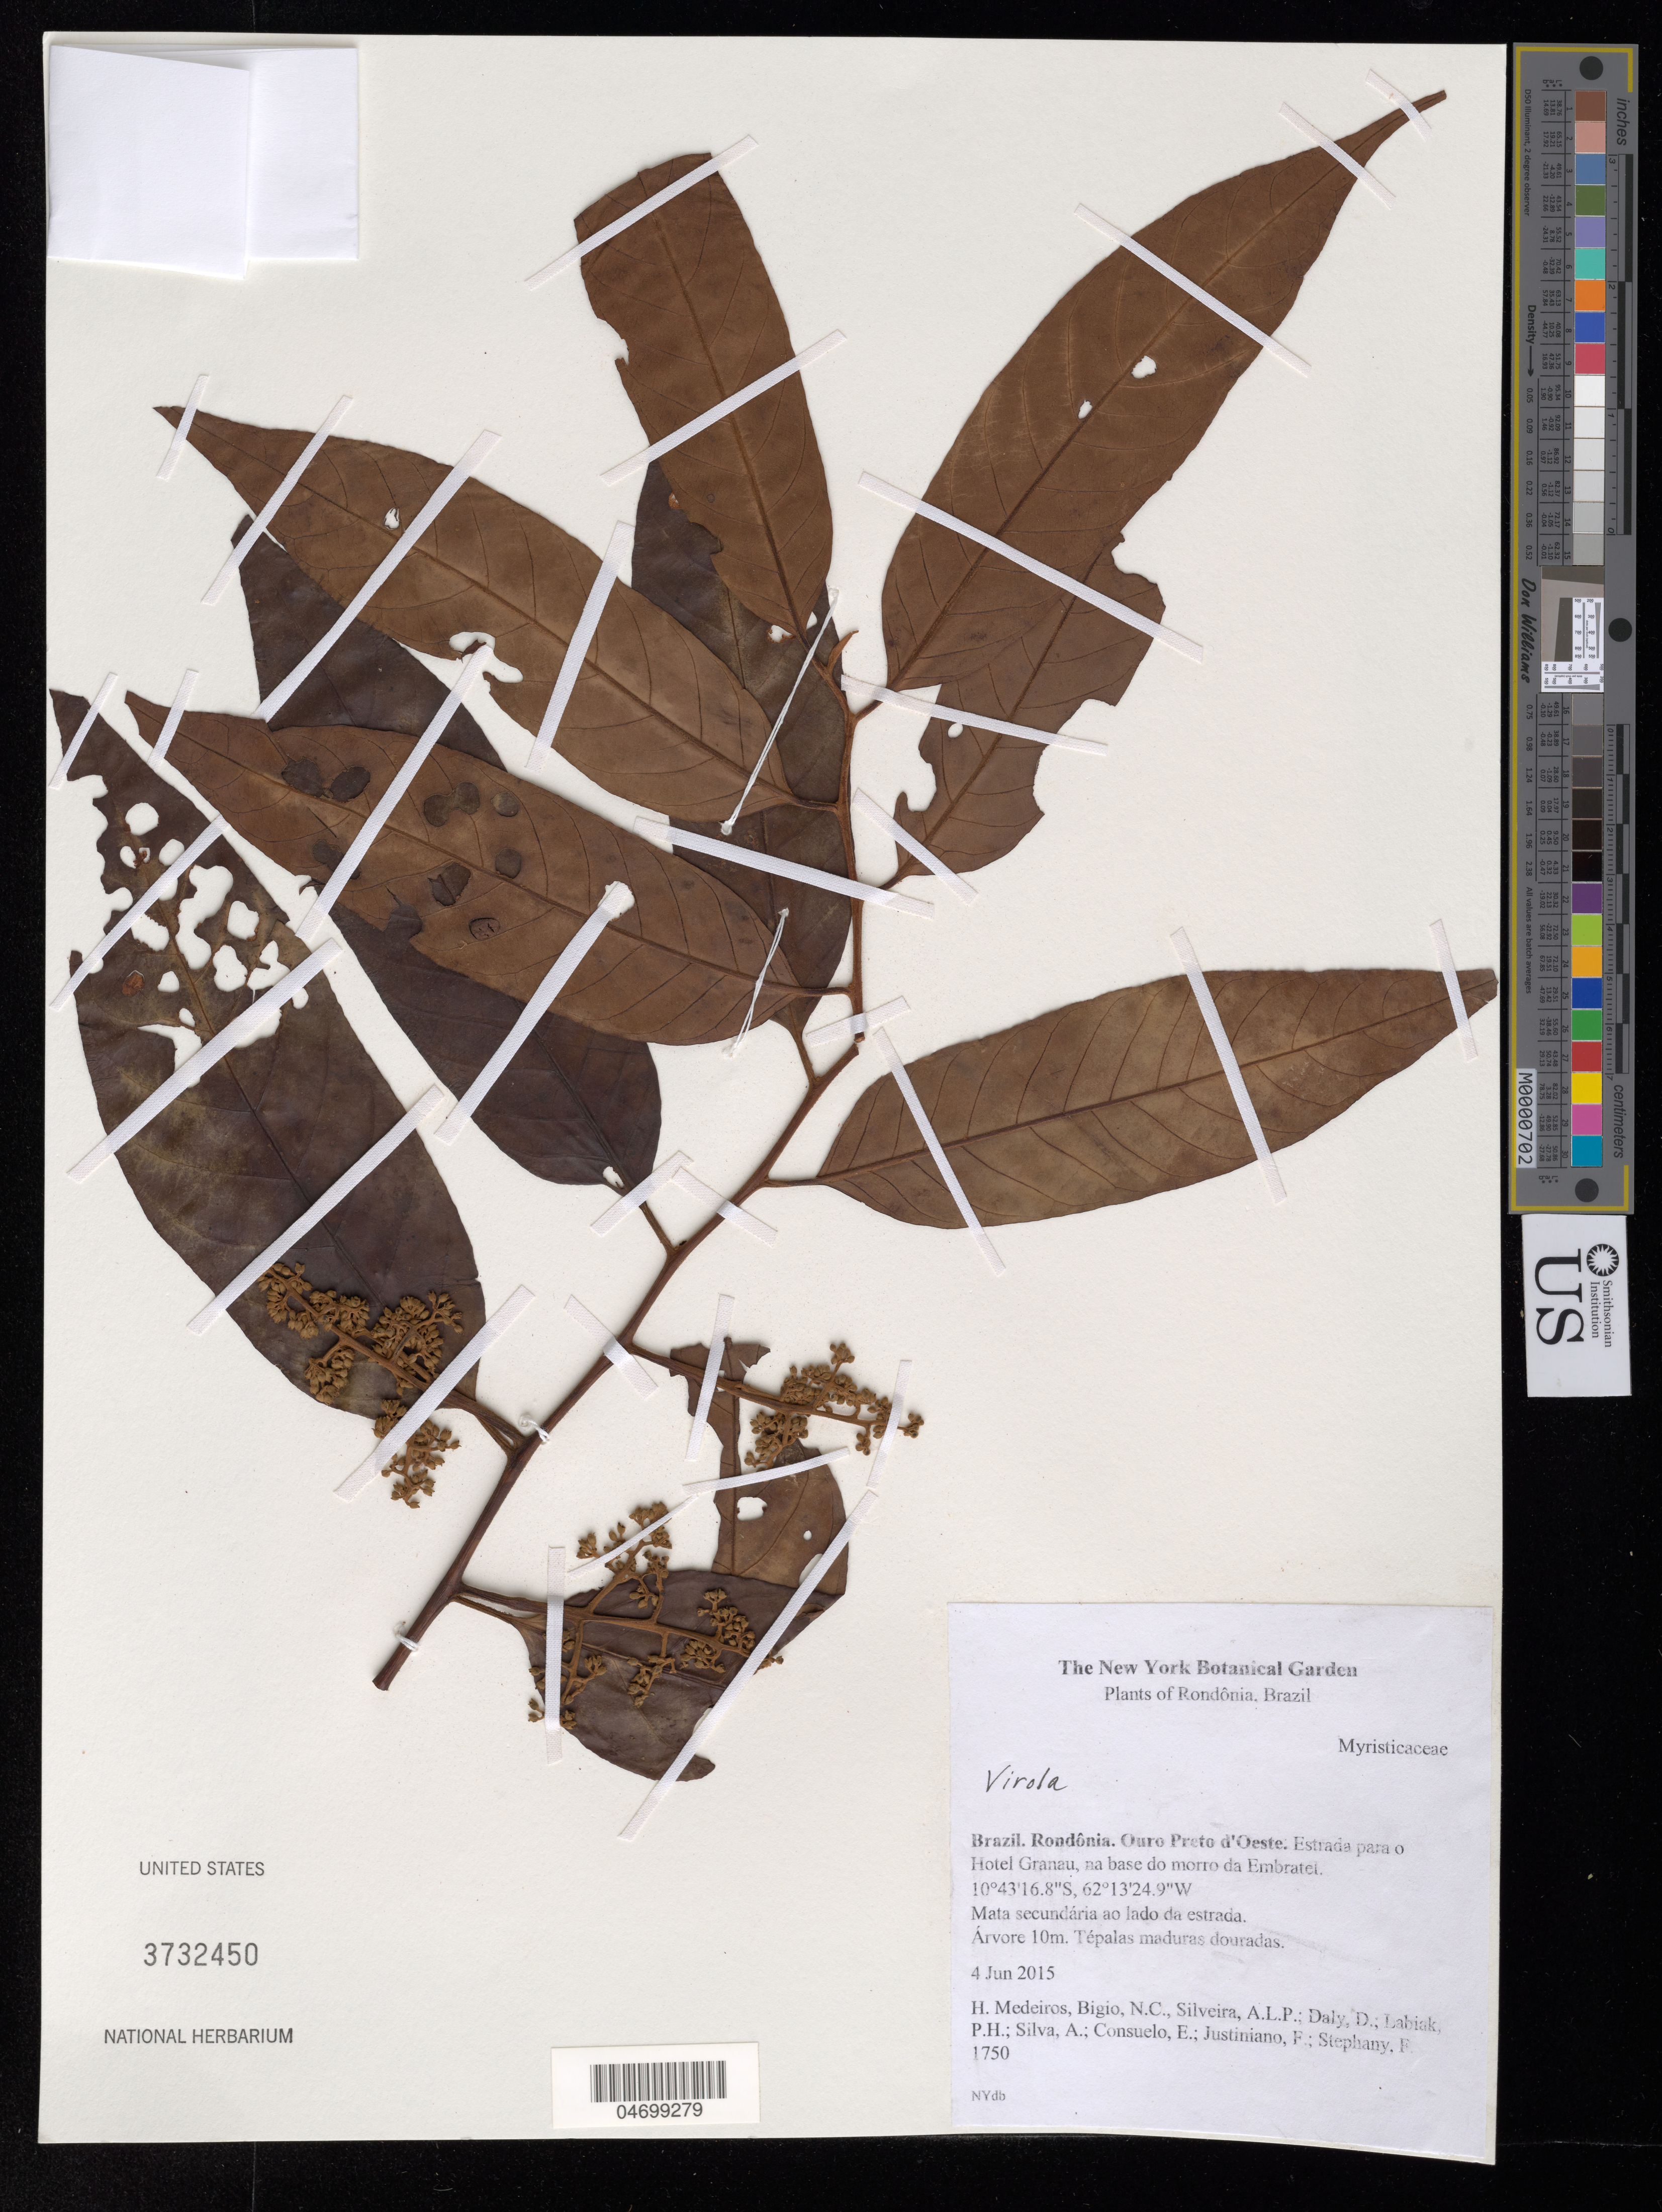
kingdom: Plantae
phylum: Tracheophyta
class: Magnoliopsida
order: Magnoliales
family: Myristicaceae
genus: Virola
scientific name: Virola sp.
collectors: H. Medeiros, N. C. Bigio, A. Silveira, D. Daly & et al.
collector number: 1750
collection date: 2015-06-04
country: Brazil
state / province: Rondônia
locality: Ouro Preto d'Oeste. Estrada para o Hotel Granau, na base do morro da Embratel.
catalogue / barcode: US 3732450